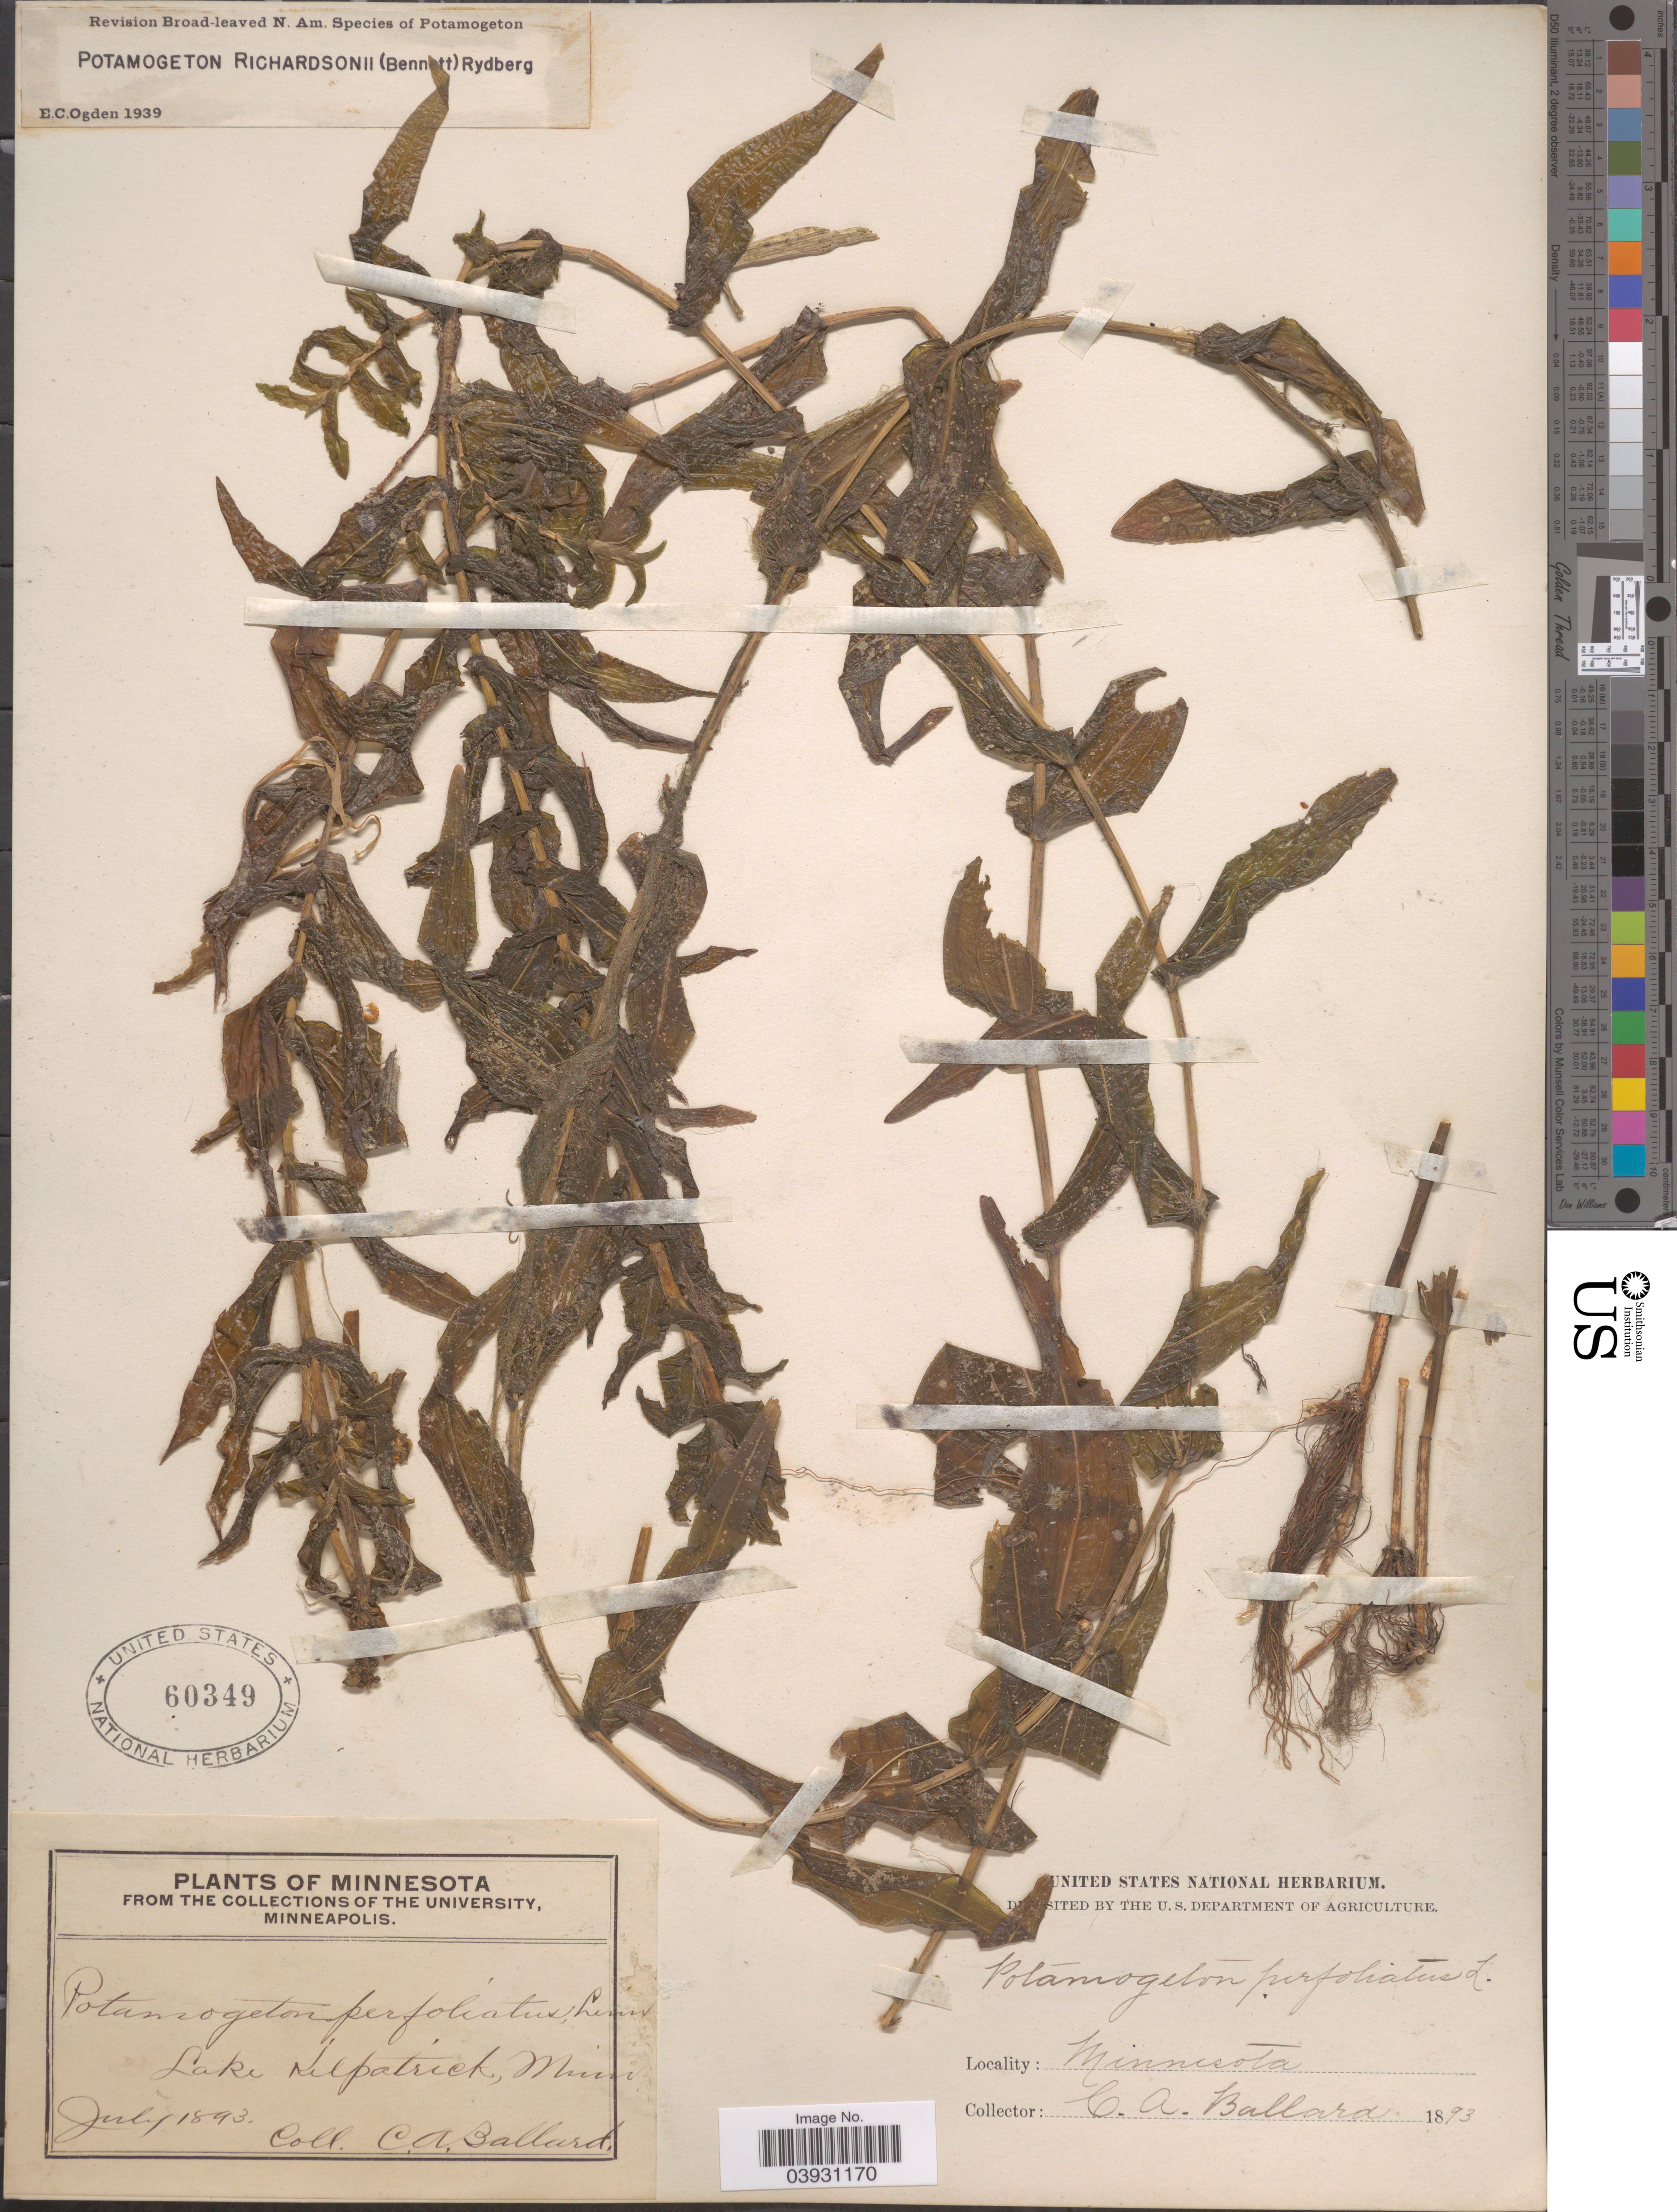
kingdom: Plantae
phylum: Tracheophyta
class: Liliopsida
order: Alismatales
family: Potamogetonaceae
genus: Potamogeton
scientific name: Potamogeton richardsonii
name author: (A.W. Benn.) Rydb.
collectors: C. A. Ballard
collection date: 1893-07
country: United States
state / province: Minnesota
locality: Lake Kilpatrick.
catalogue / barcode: US 60349